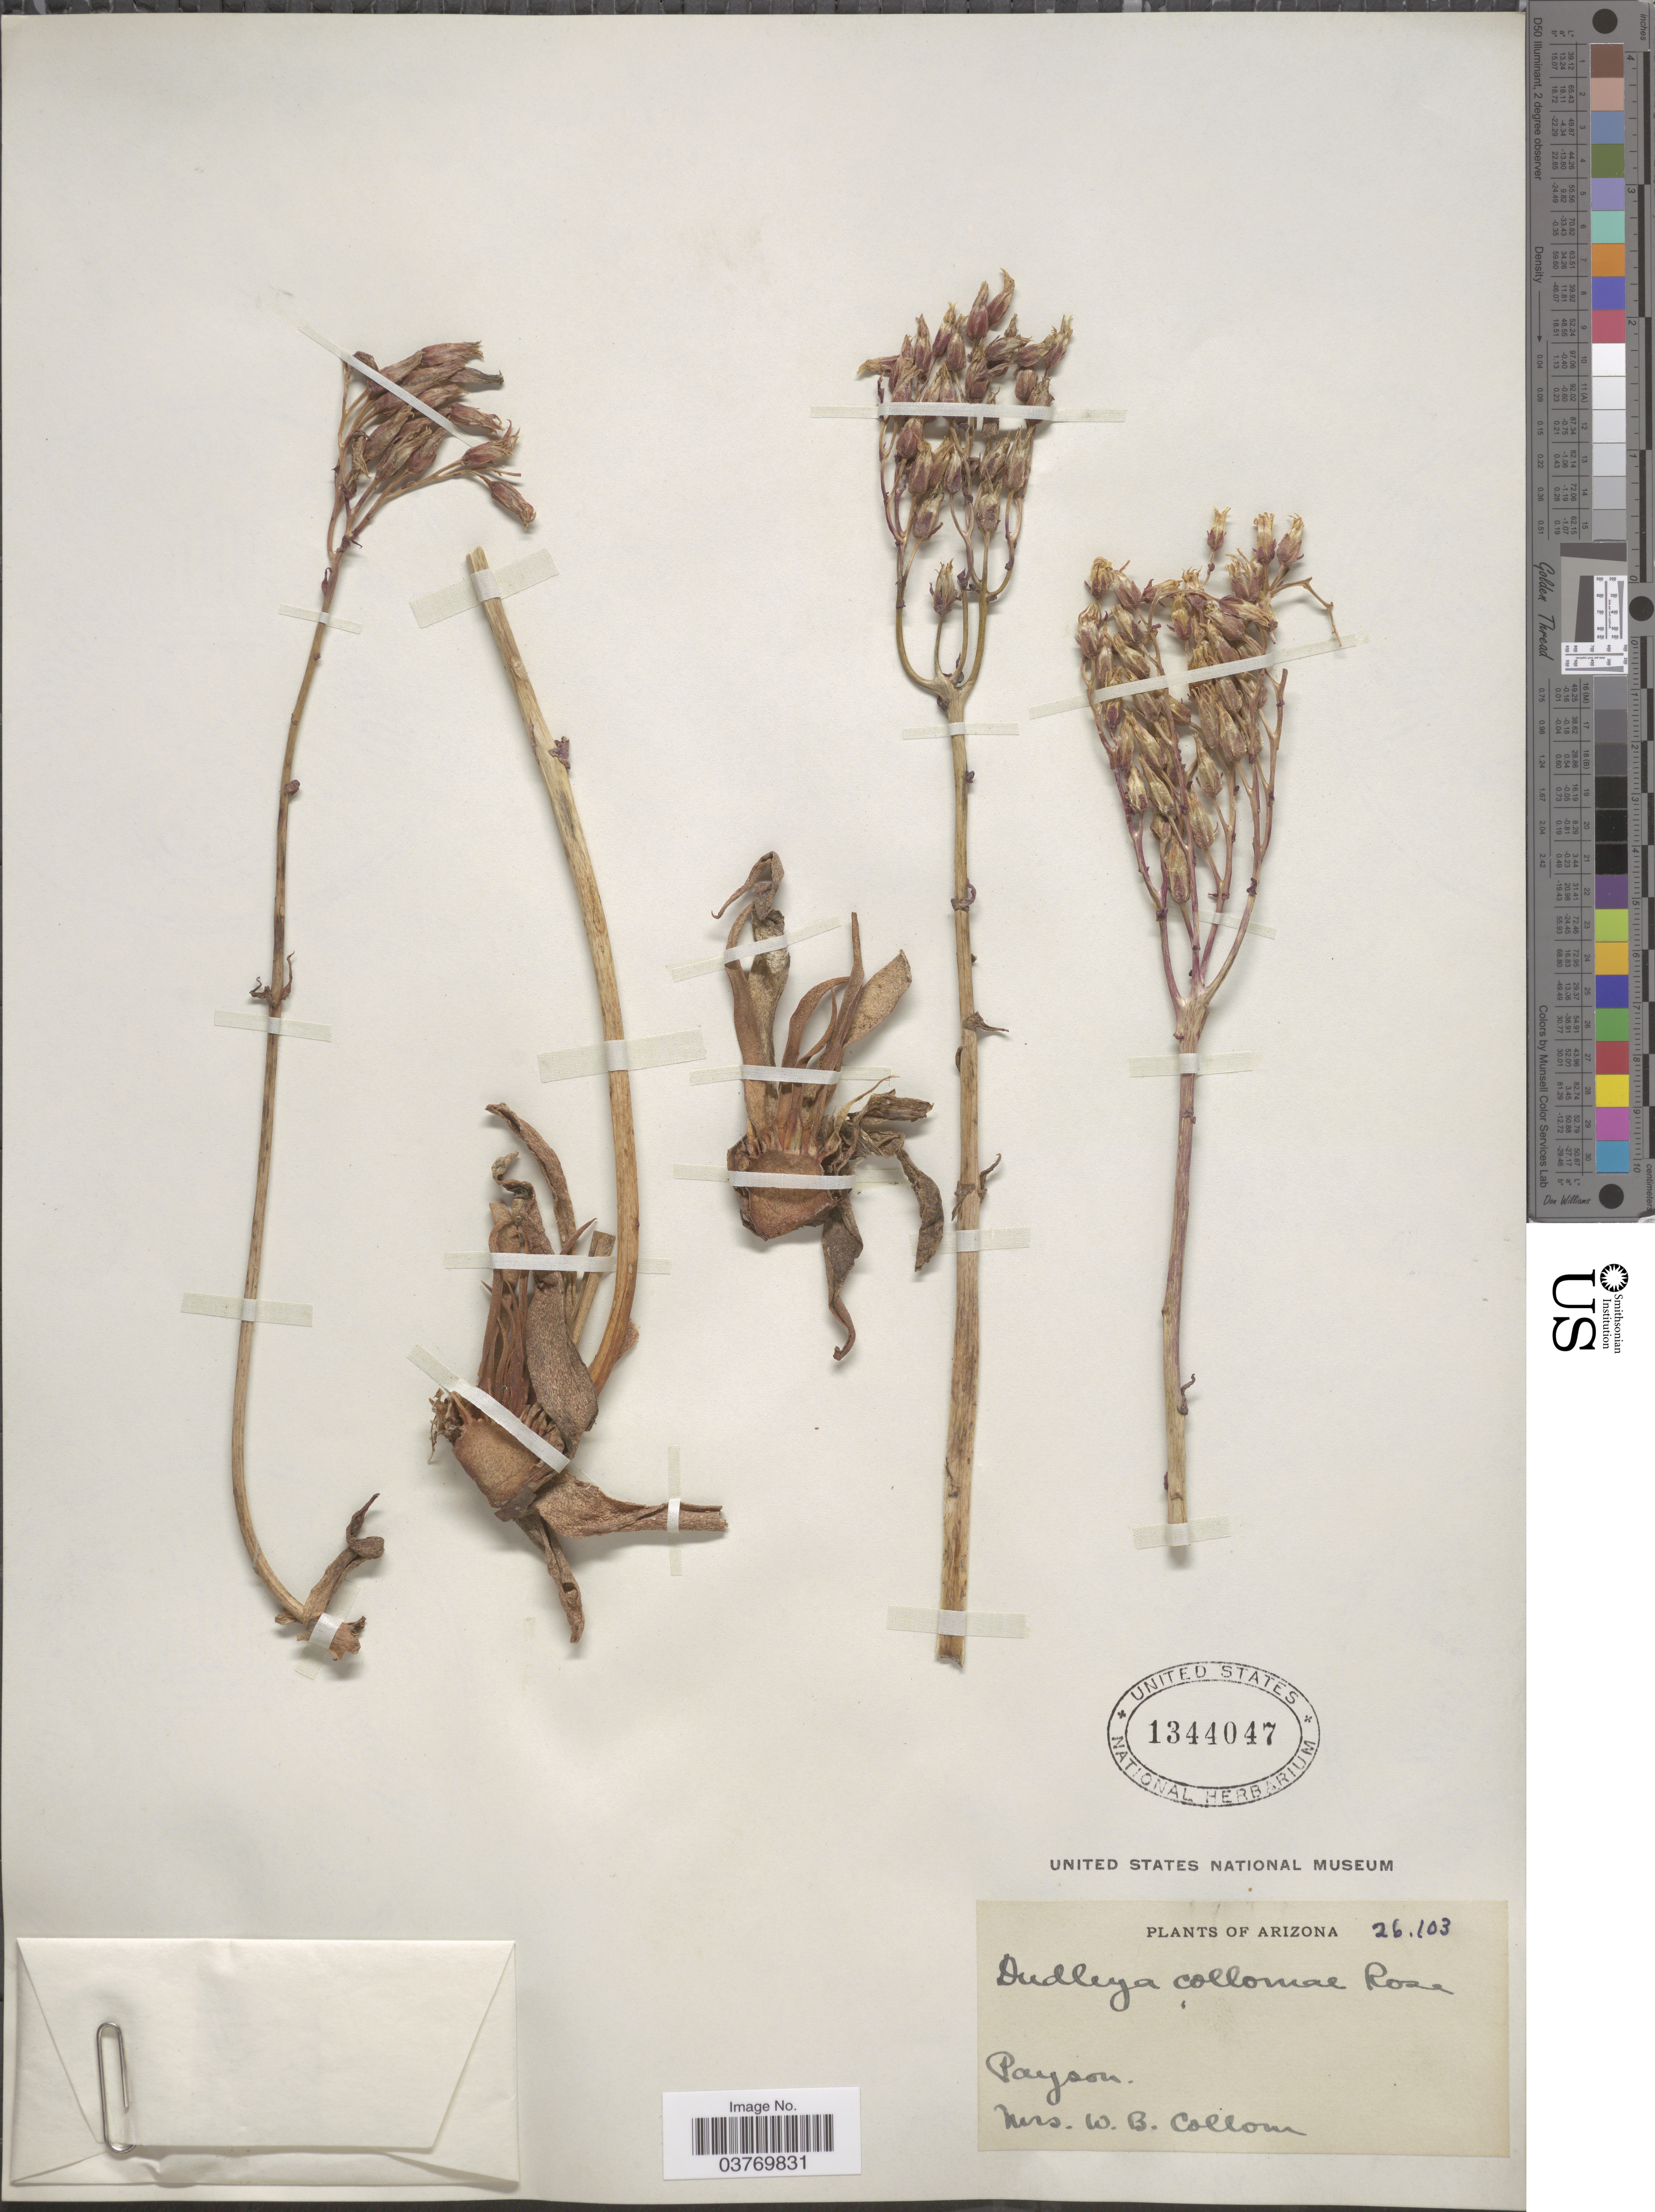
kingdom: Plantae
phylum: Tracheophyta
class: Magnoliopsida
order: Saxifragales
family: Crassulaceae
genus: Dudleya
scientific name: Dudleya collomiae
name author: Rose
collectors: W. Collom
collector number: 26103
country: United States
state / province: Arizona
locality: Payson.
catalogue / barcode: US 1344047